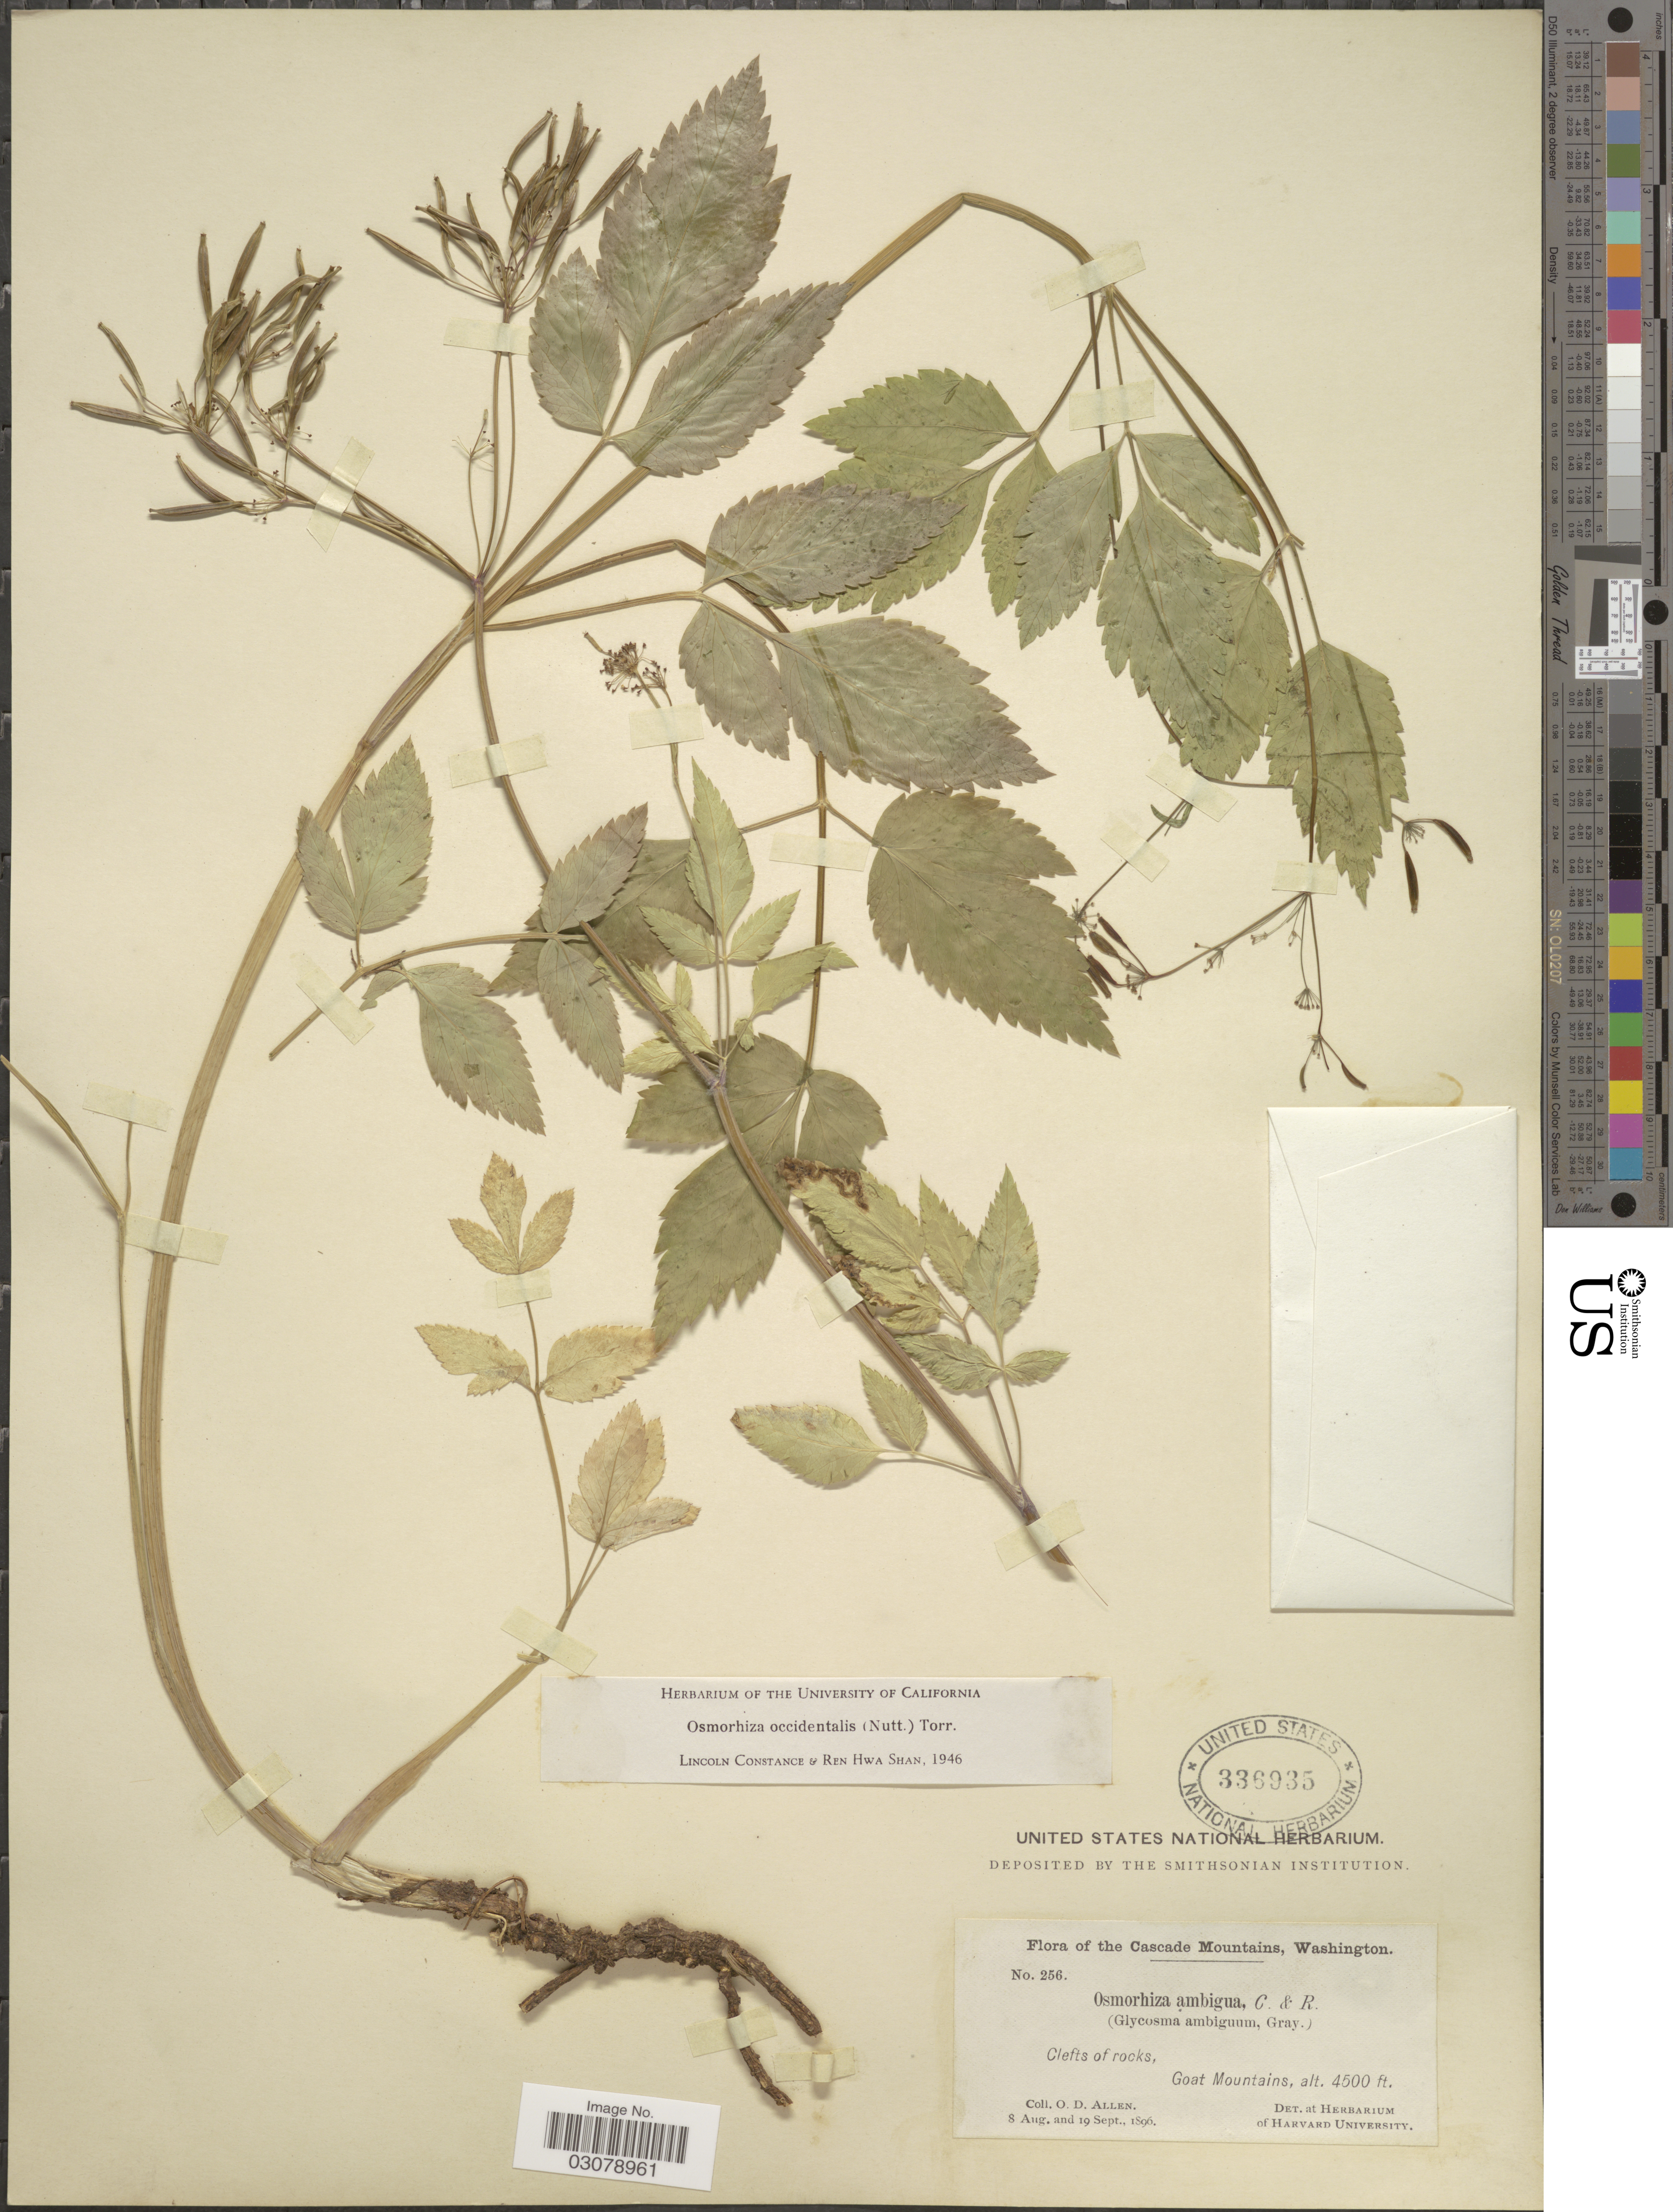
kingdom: Plantae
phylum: Tracheophyta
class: Magnoliopsida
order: Apiales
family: Apiaceae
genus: Osmorhiza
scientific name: Osmorhiza occidentalis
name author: (Nutt.) Torr.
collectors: O. D. Allen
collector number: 256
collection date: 1896-08-08/1896-09-19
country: United States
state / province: Washington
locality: The Cascade Mountains, Clefts of rocks, Goat Mountains.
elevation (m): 1372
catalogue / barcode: US 336935